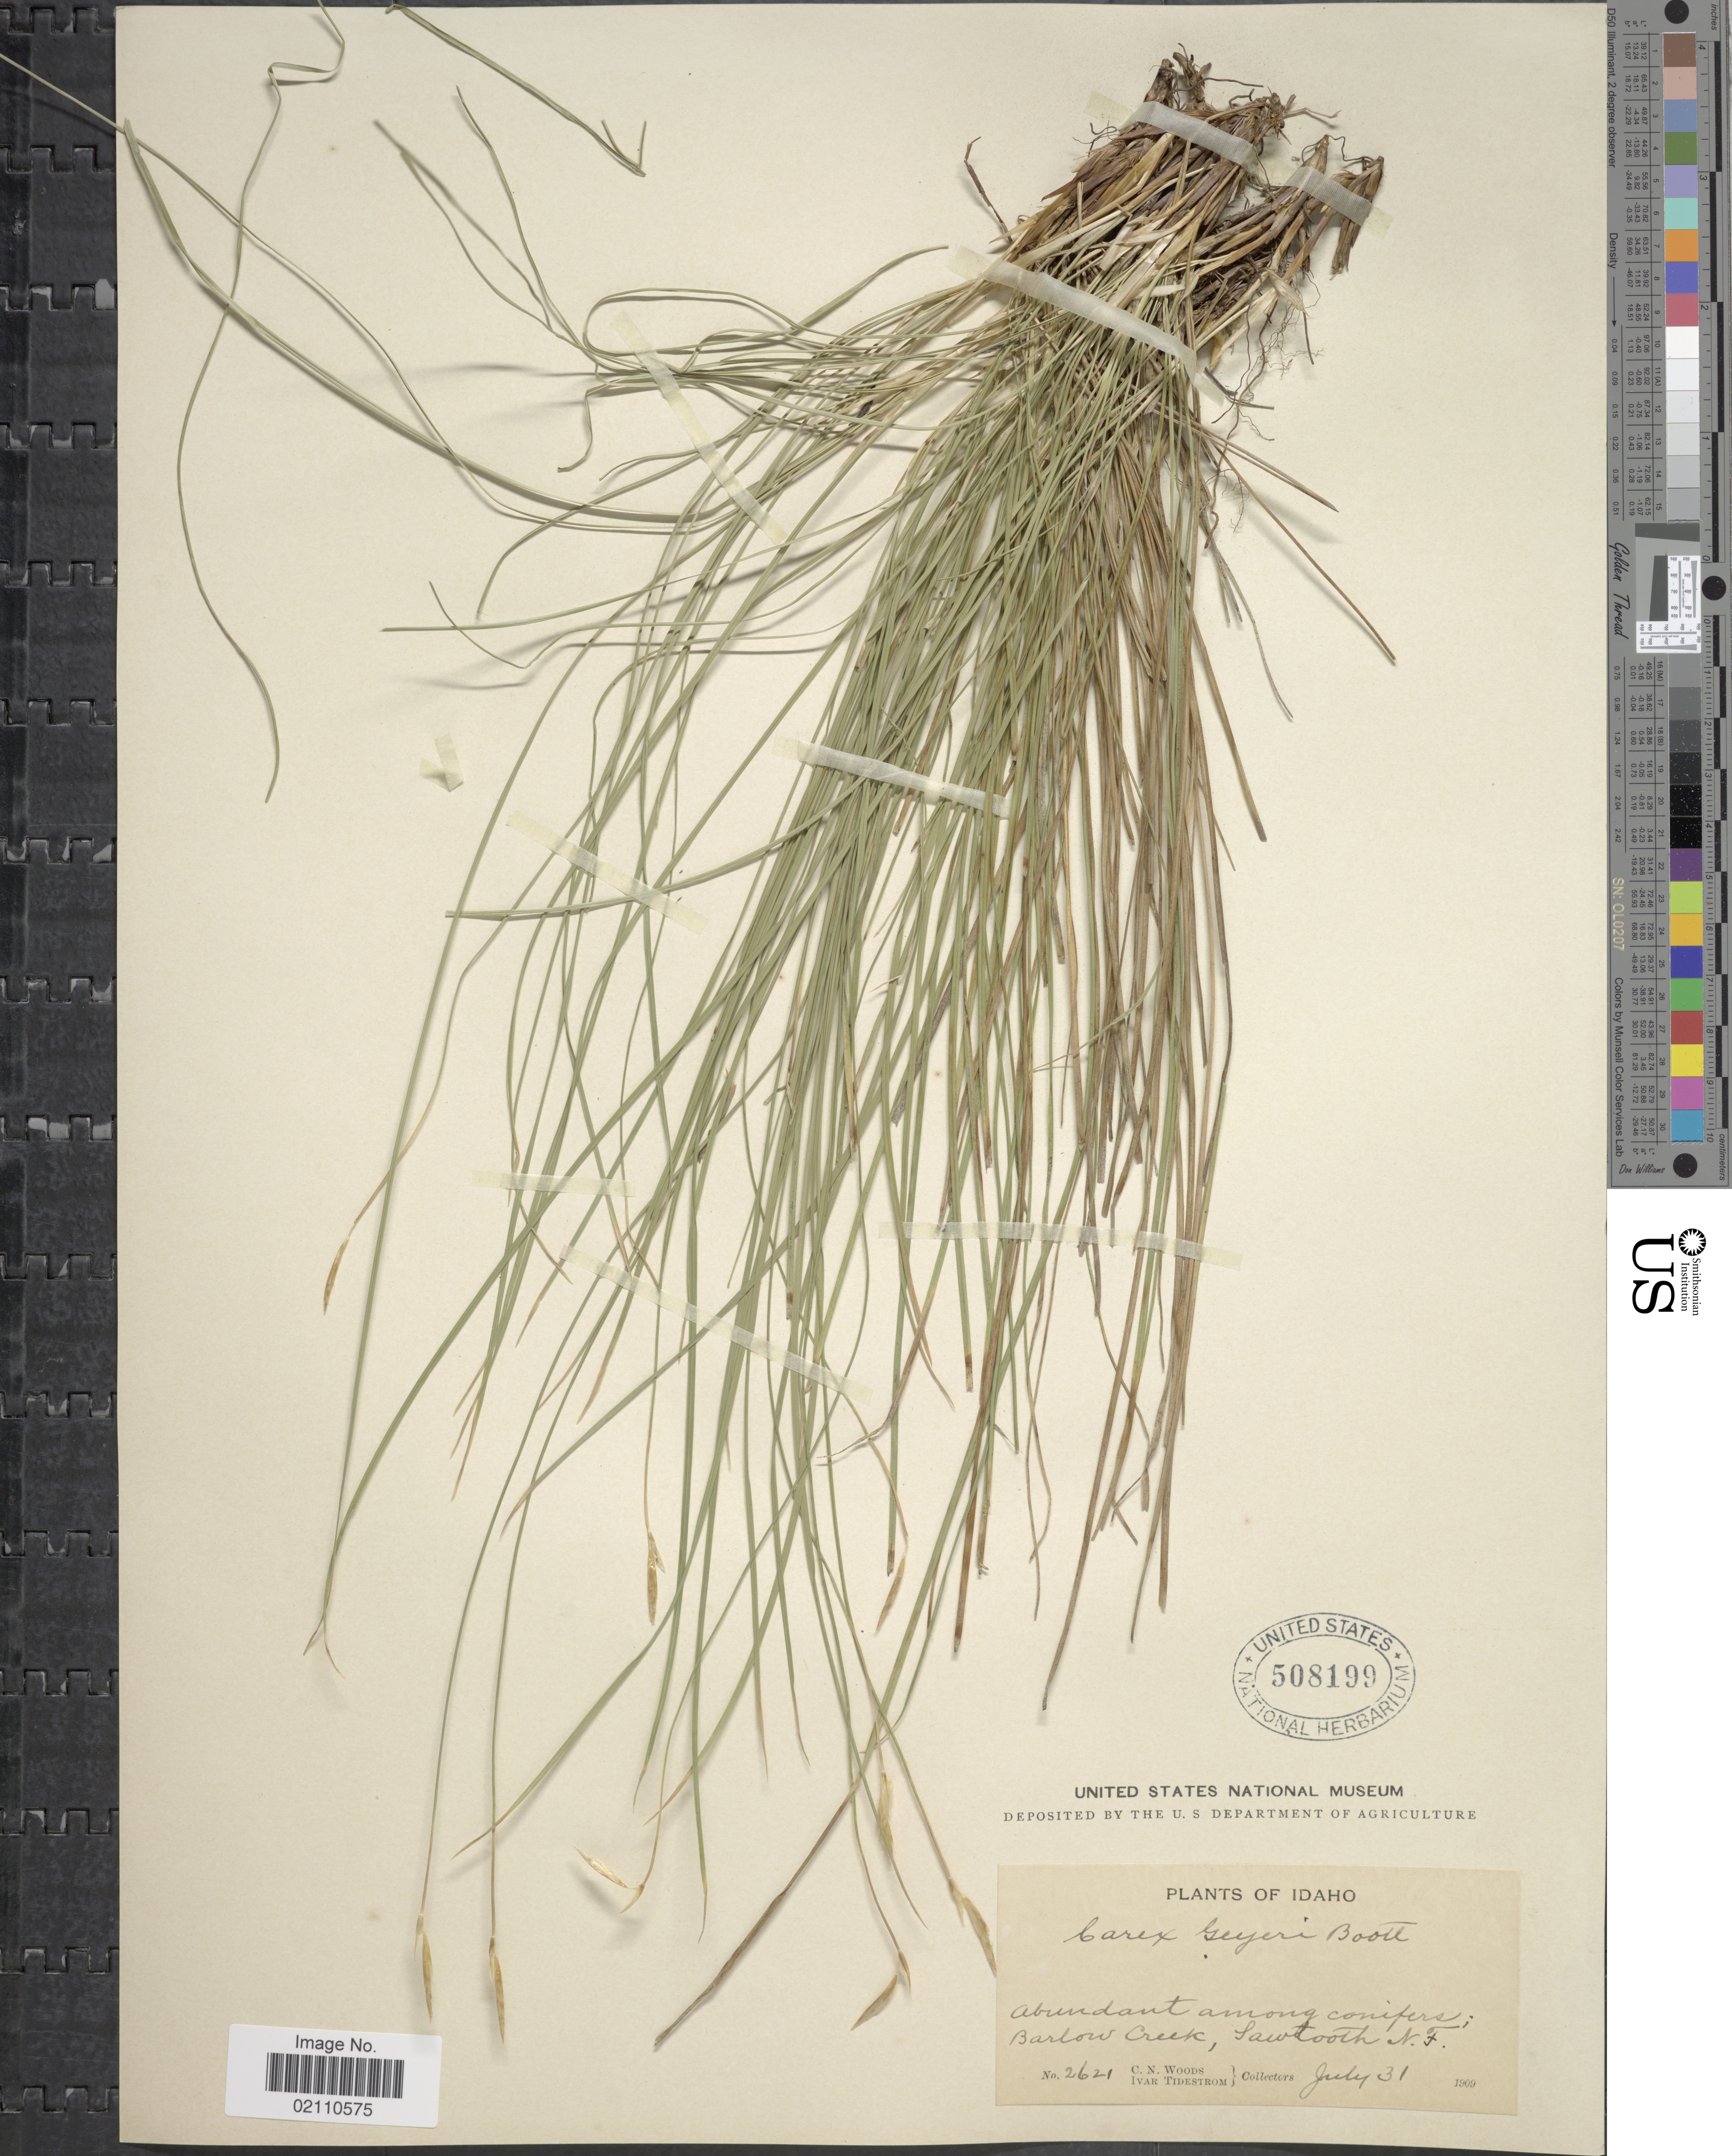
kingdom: Plantae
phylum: Tracheophyta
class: Liliopsida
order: Poales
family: Cyperaceae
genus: Carex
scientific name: Carex geyeri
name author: Boott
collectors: C. Woods & I. F. Tidestrom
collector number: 2621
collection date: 1909-07-31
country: United States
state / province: Idaho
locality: Barlow Creek, Sawtooth N. F.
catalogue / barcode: US 508199